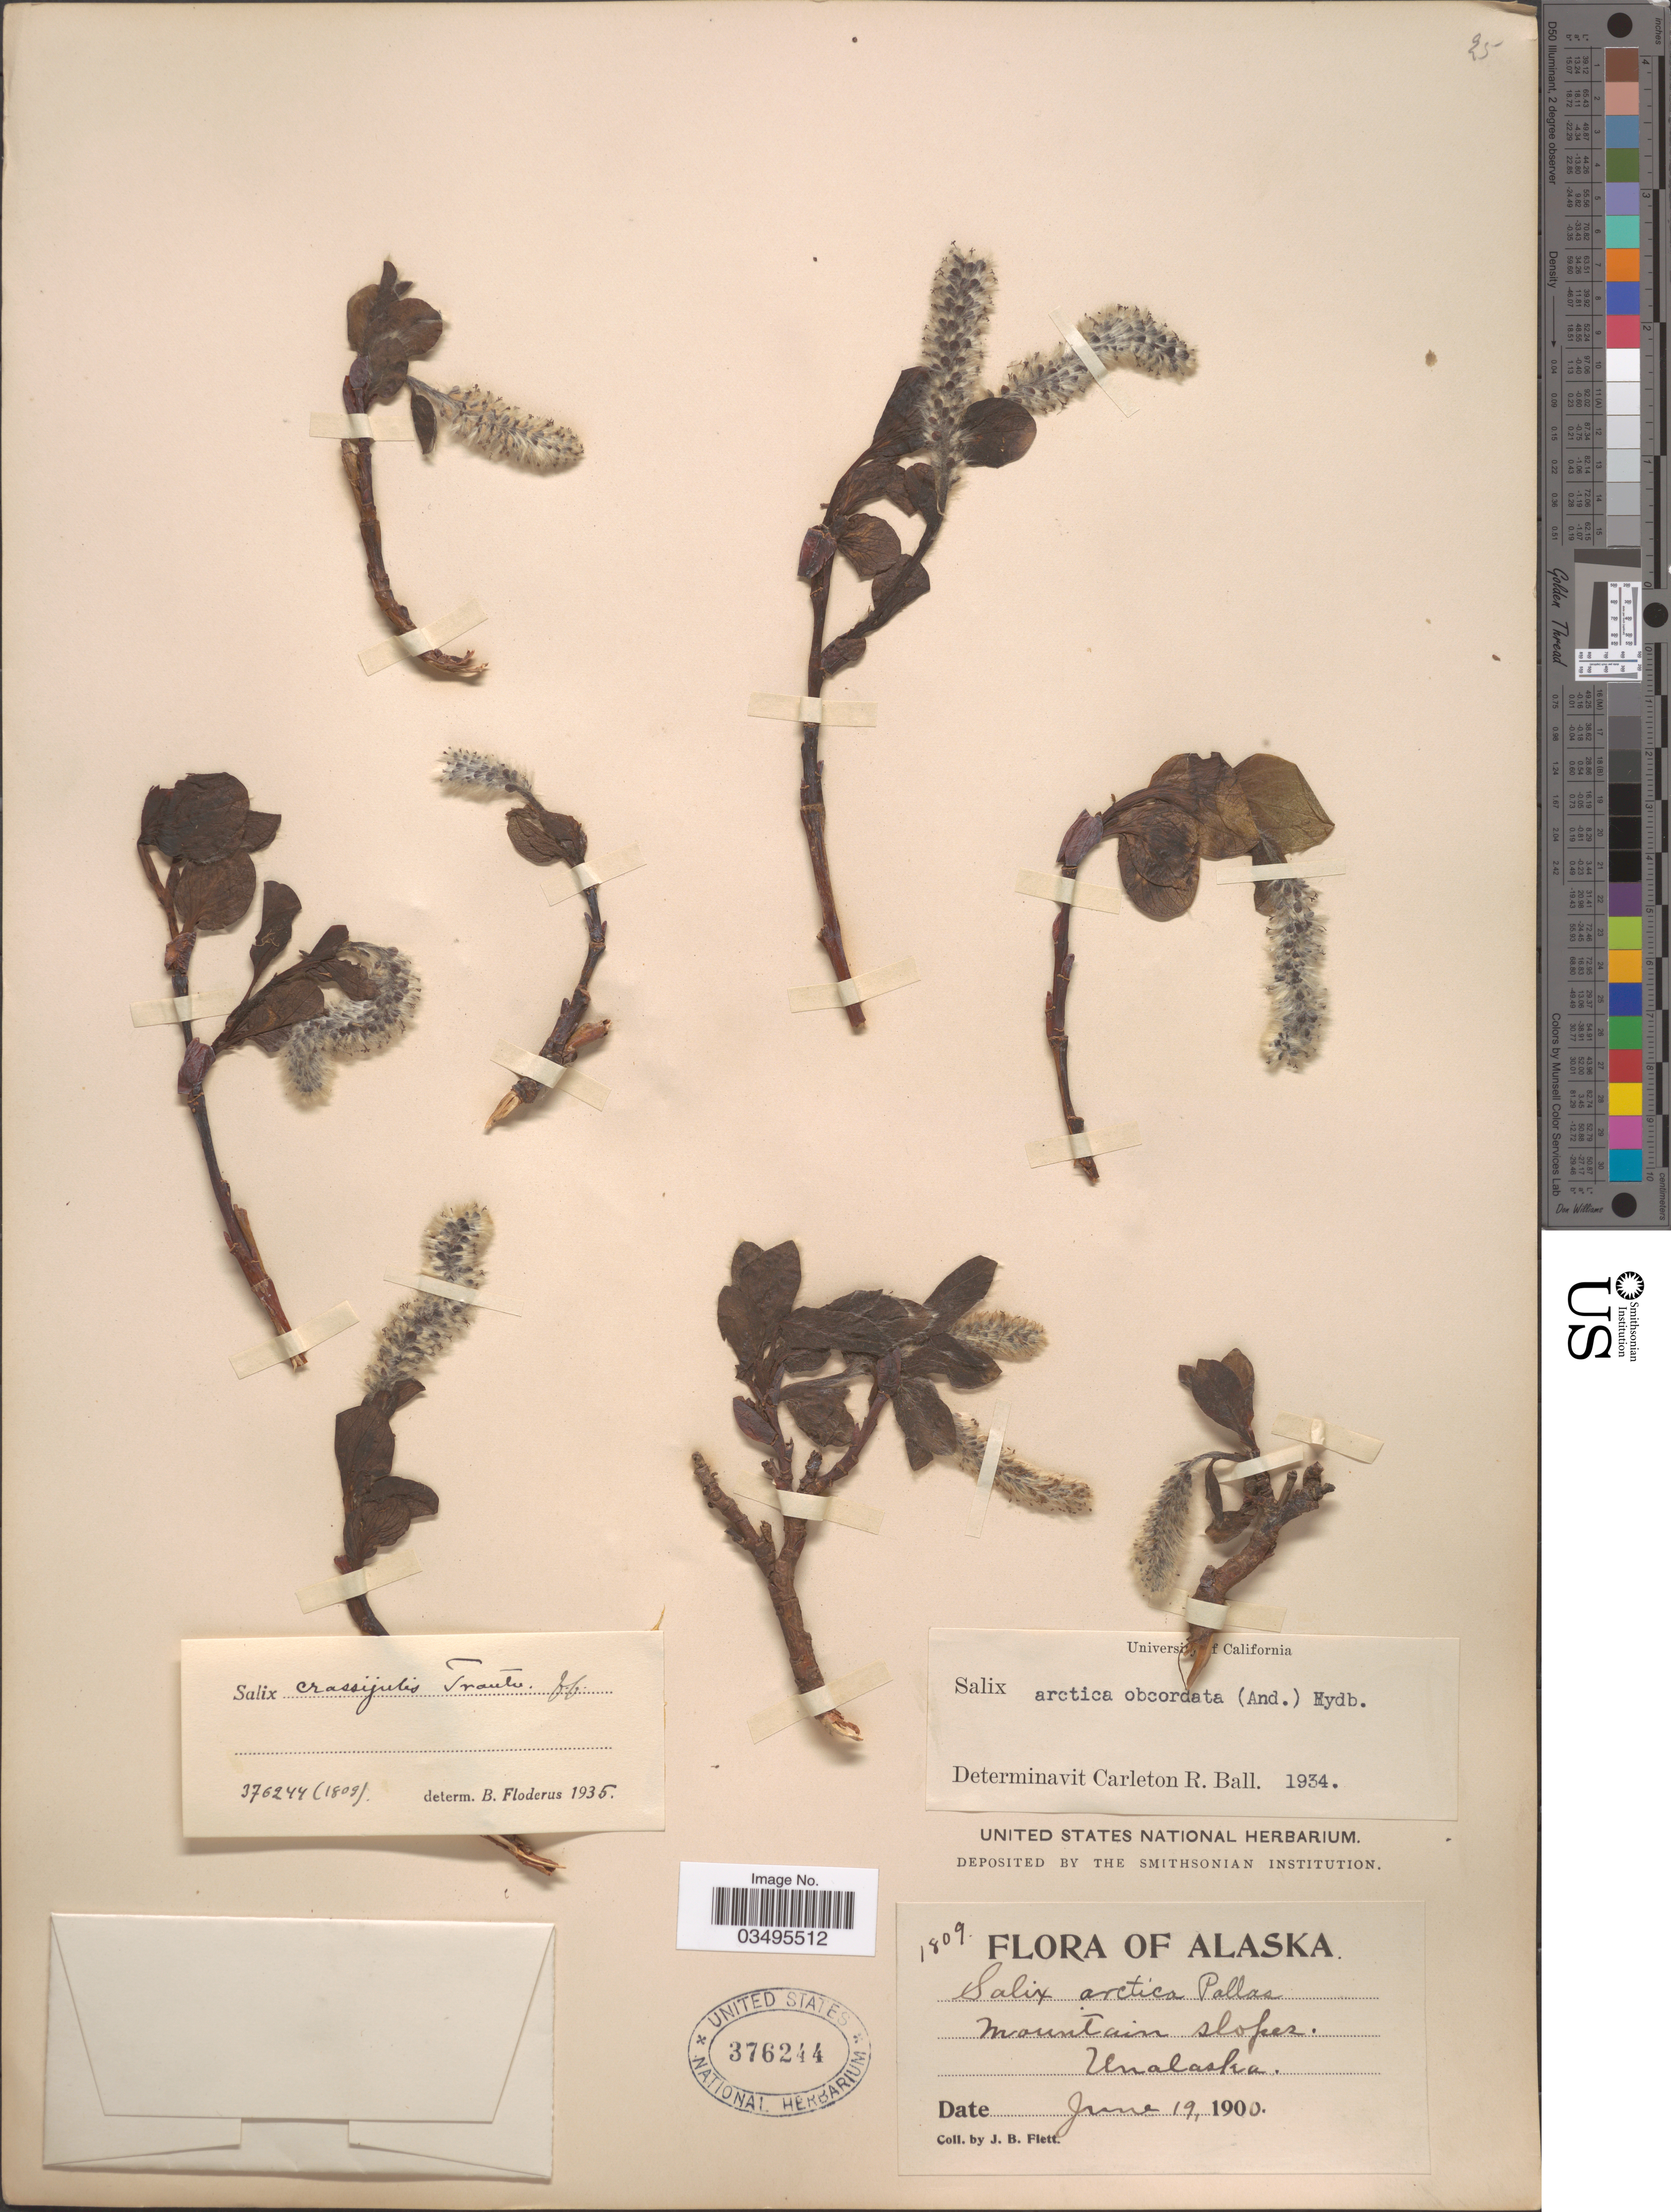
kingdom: Plantae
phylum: Tracheophyta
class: Magnoliopsida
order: Malpighiales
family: Salicaceae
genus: Salix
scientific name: Salix arctica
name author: Pall.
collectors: J. Flett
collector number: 1809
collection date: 1900-06-19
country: United States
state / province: Alaska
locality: Mountain slopes. Unalaska.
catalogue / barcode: US 376244